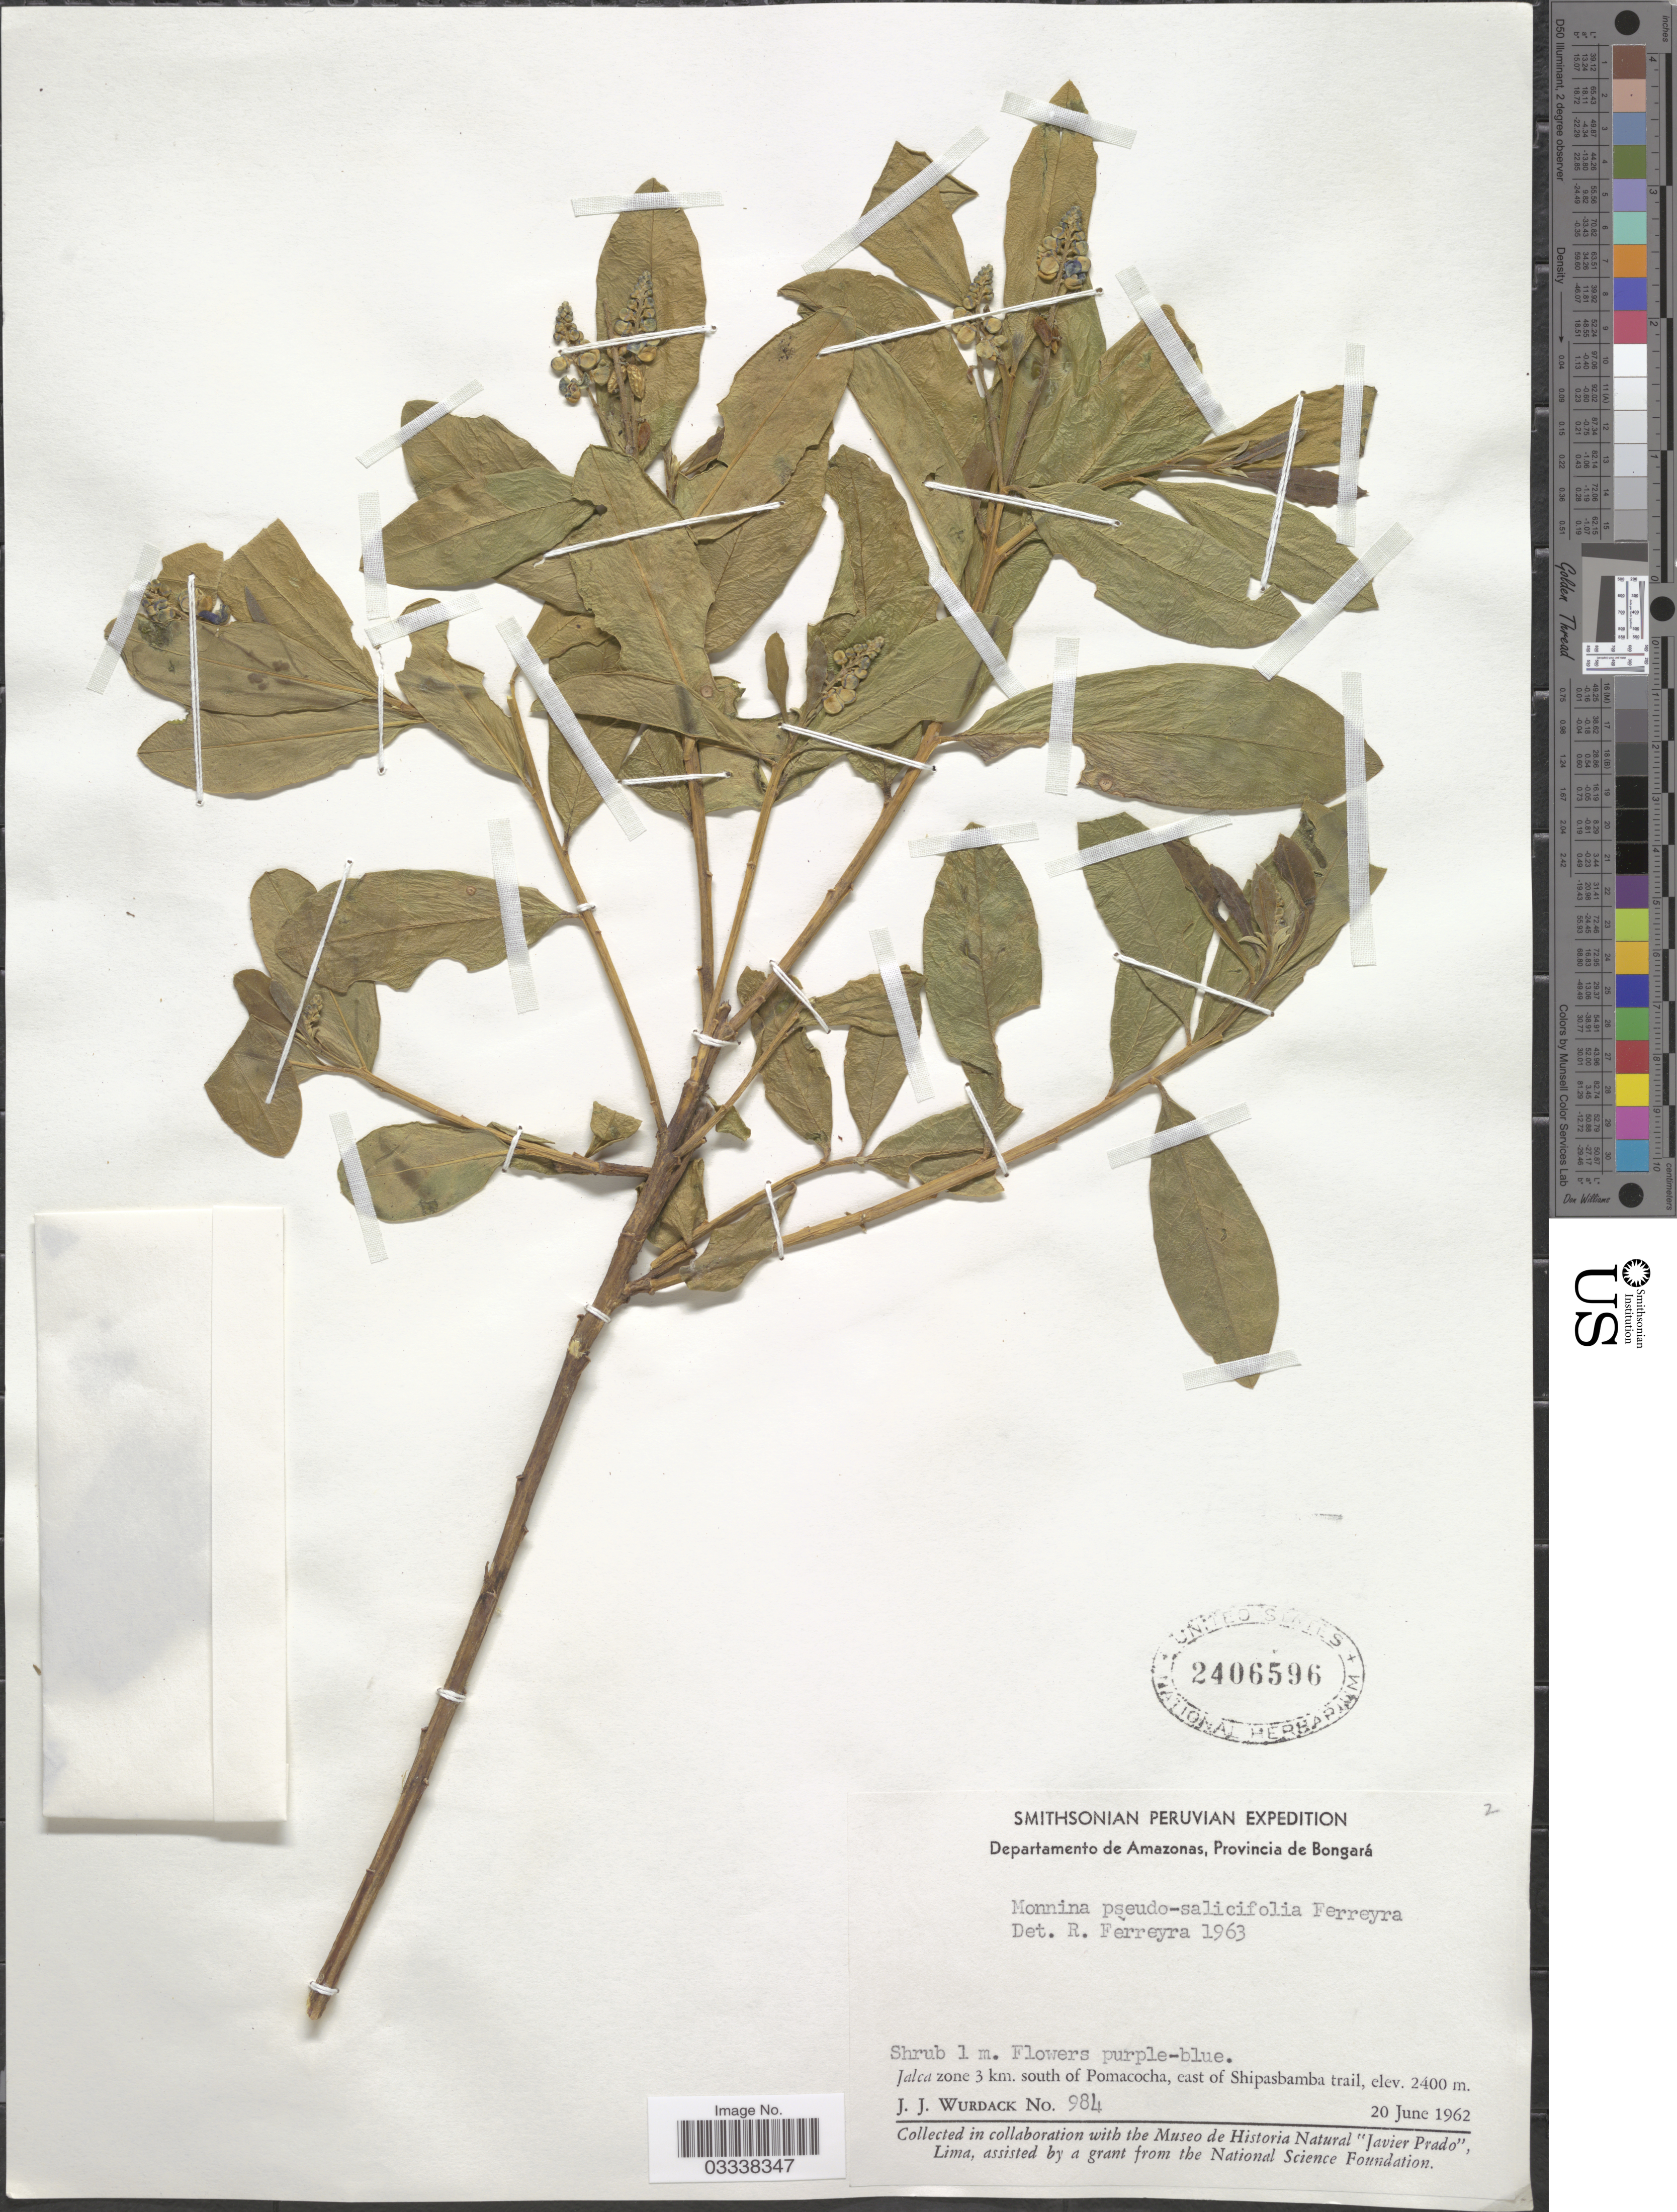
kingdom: Plantae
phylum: Tracheophyta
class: Magnoliopsida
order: Fabales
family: Polygalaceae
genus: Monnina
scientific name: Monnina pseudosalicifolia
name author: Ferreyra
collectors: J. J. Wurdack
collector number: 984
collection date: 1962-06-20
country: Peru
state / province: Amazonas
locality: Departamento de Amazonas, Provincia de Bongará. Jalca zone 3 km. south of Pomacocha, east of Shipasbamba trail.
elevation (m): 2400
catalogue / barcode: US 2406596